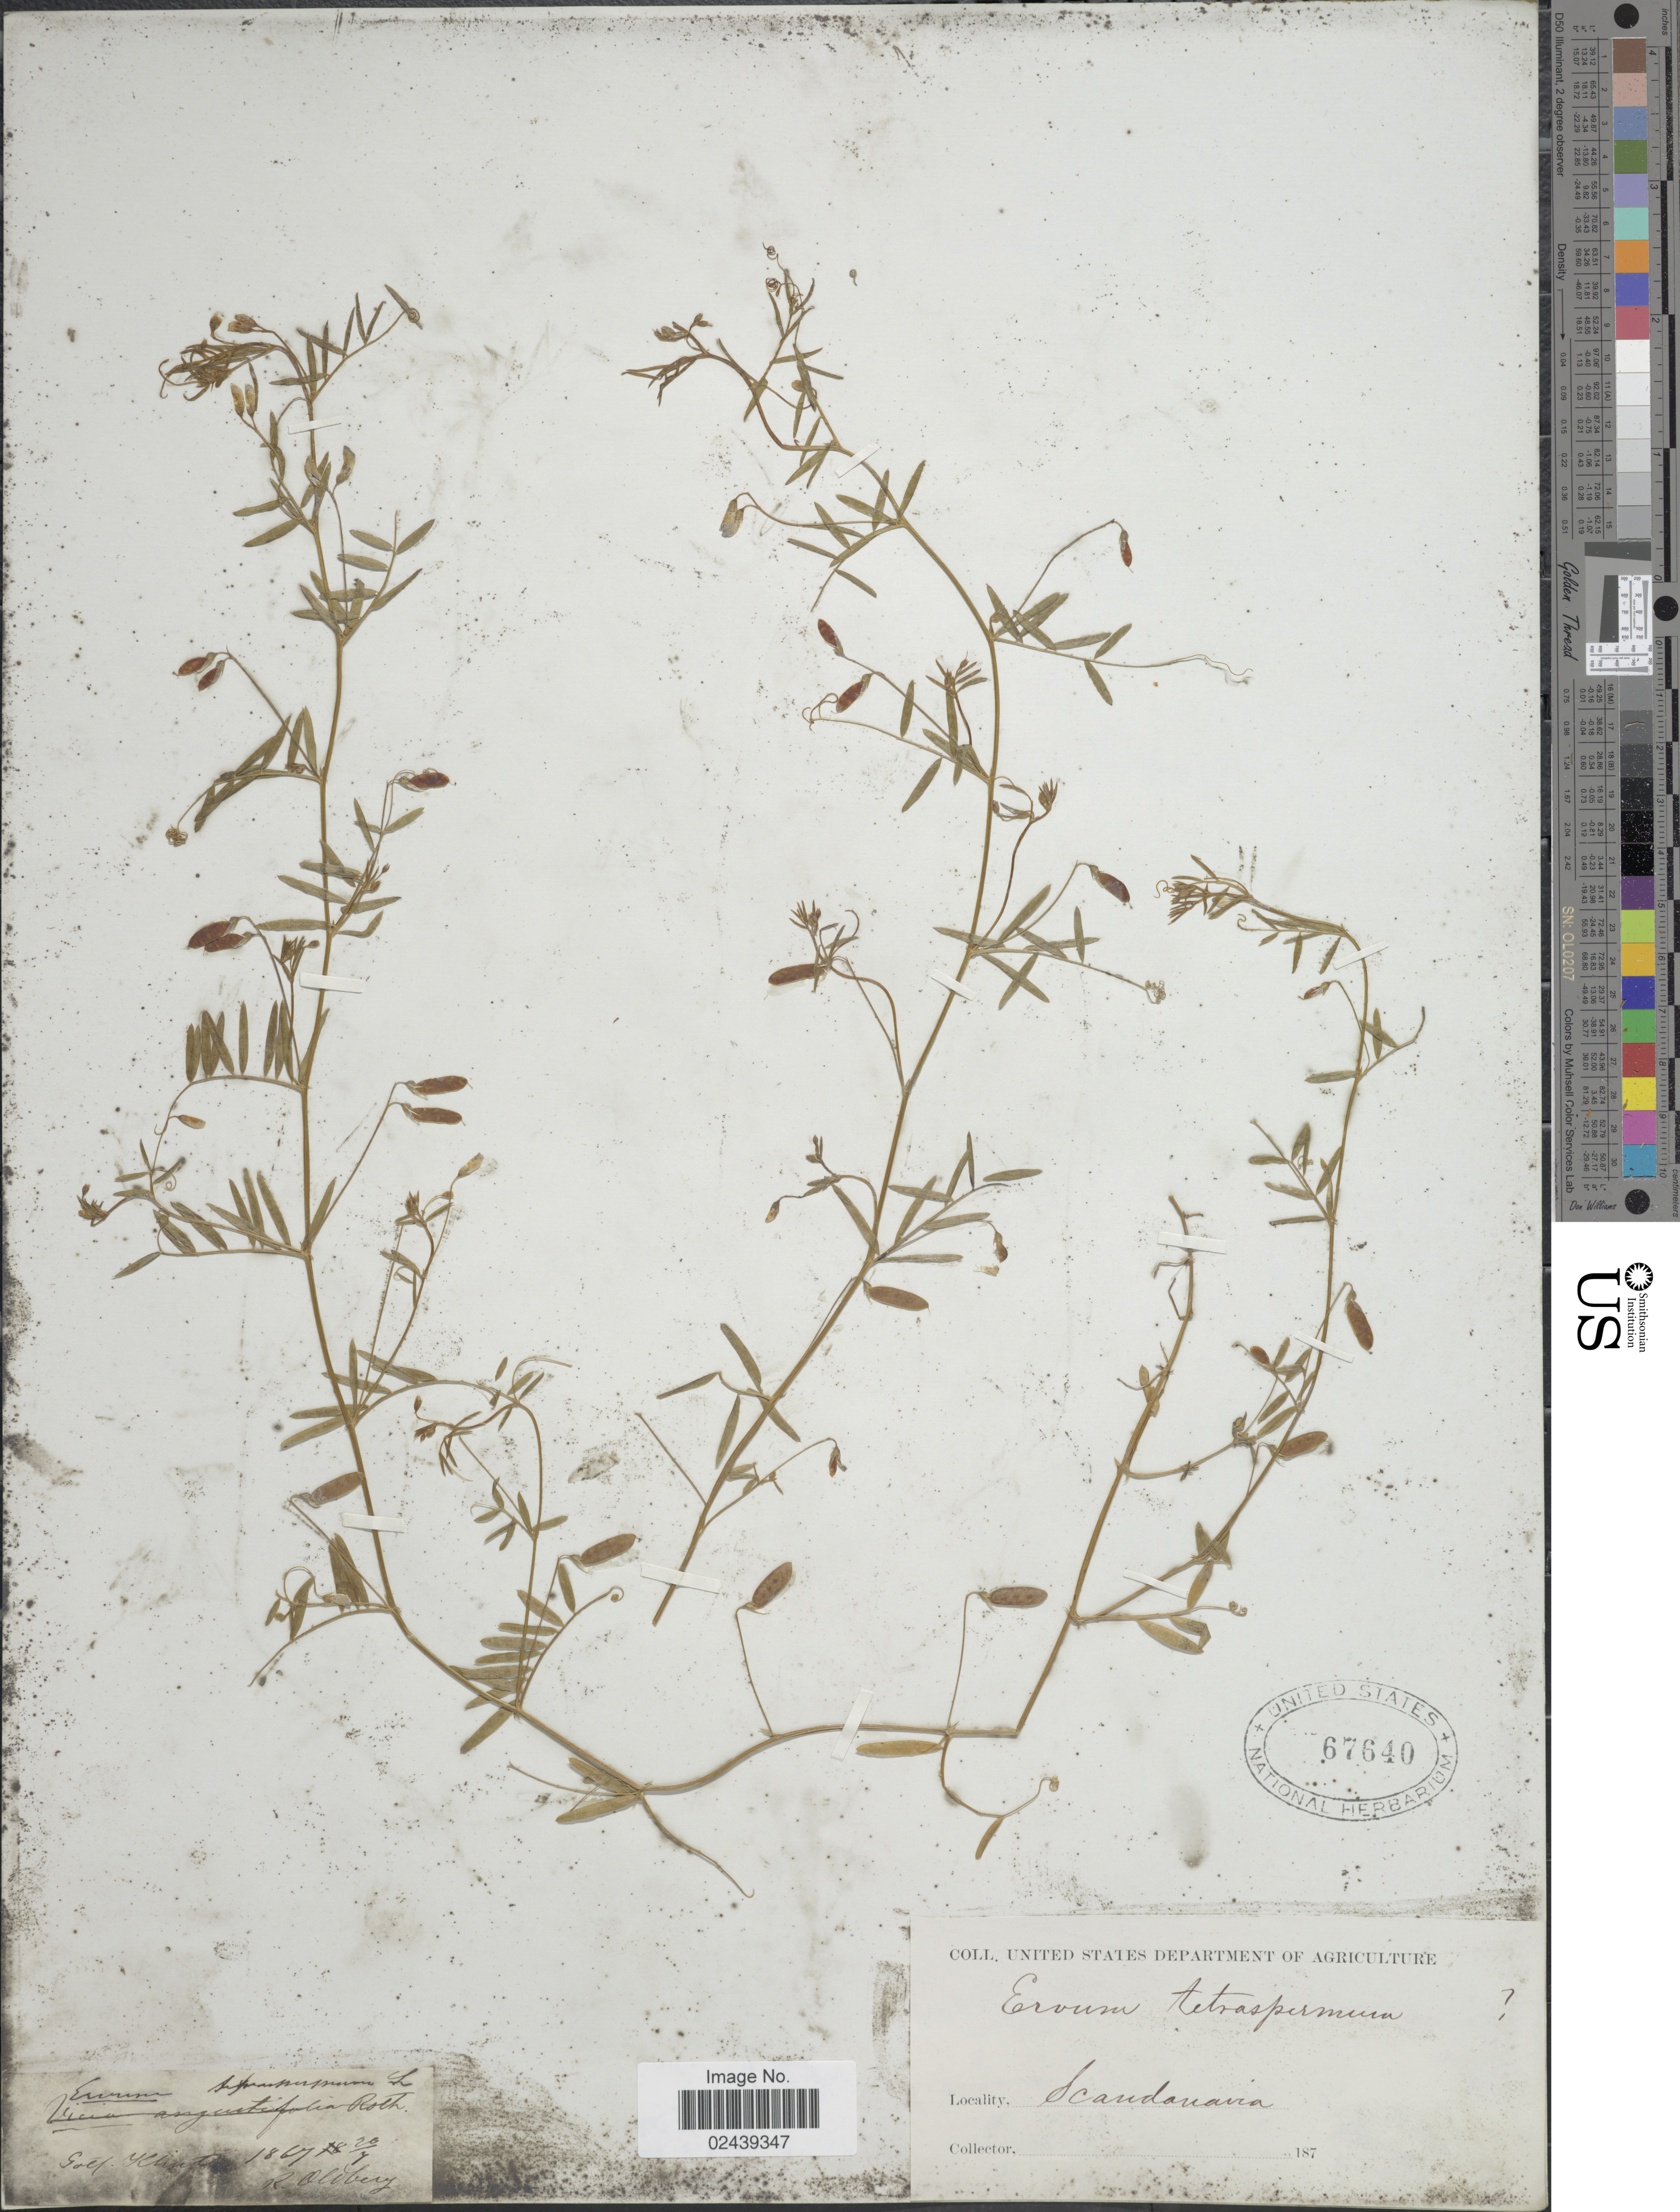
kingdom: Plantae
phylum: Tracheophyta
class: Magnoliopsida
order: Fabales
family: Fabaceae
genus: Vicia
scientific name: Vicia tetrasperma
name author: (L.) Schreb.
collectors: R. Oldberg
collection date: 1867-07-20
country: Sweden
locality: Scandanavia, Gotl. Klinte.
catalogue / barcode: US 67640